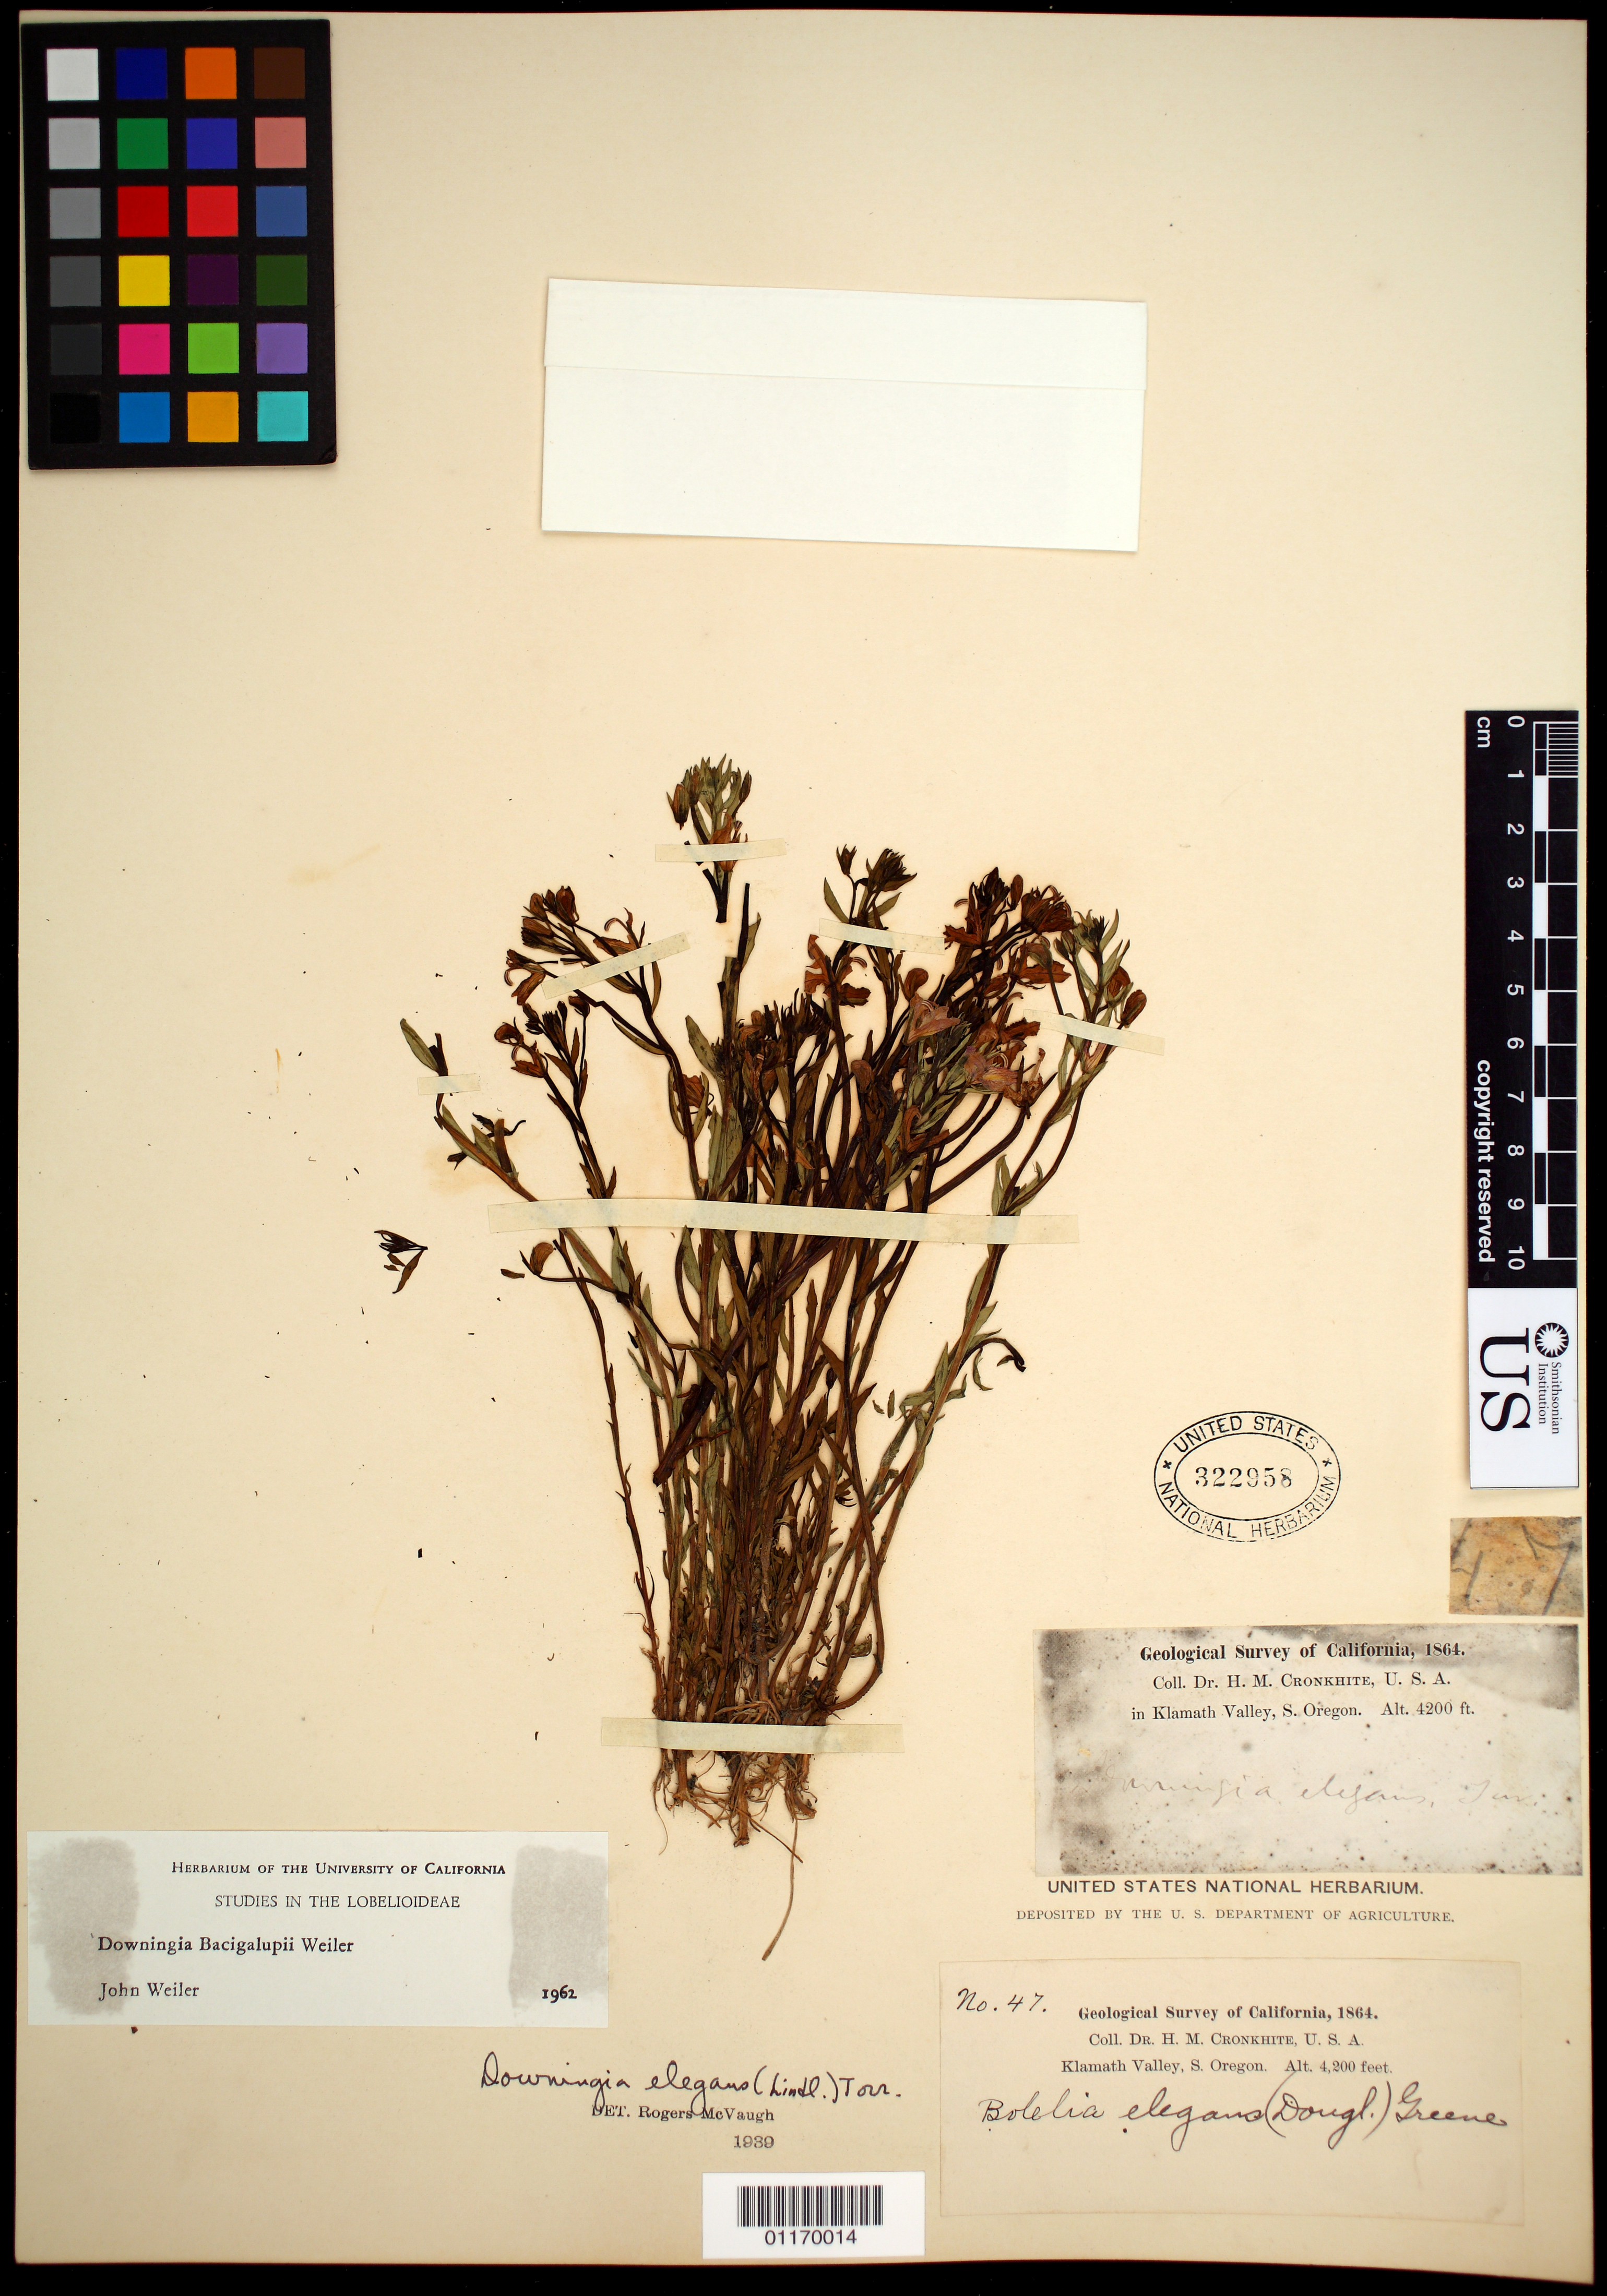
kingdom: Plantae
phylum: Tracheophyta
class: Magnoliopsida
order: Asterales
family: Campanulaceae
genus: Downingia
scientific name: Downingia bacigalupii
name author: Weiler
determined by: Weiler, John H.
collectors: H. M. Cronkhite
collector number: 47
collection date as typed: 1864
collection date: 1864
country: United States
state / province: Oregon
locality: Klamath Valley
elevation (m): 1280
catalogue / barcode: US 322958